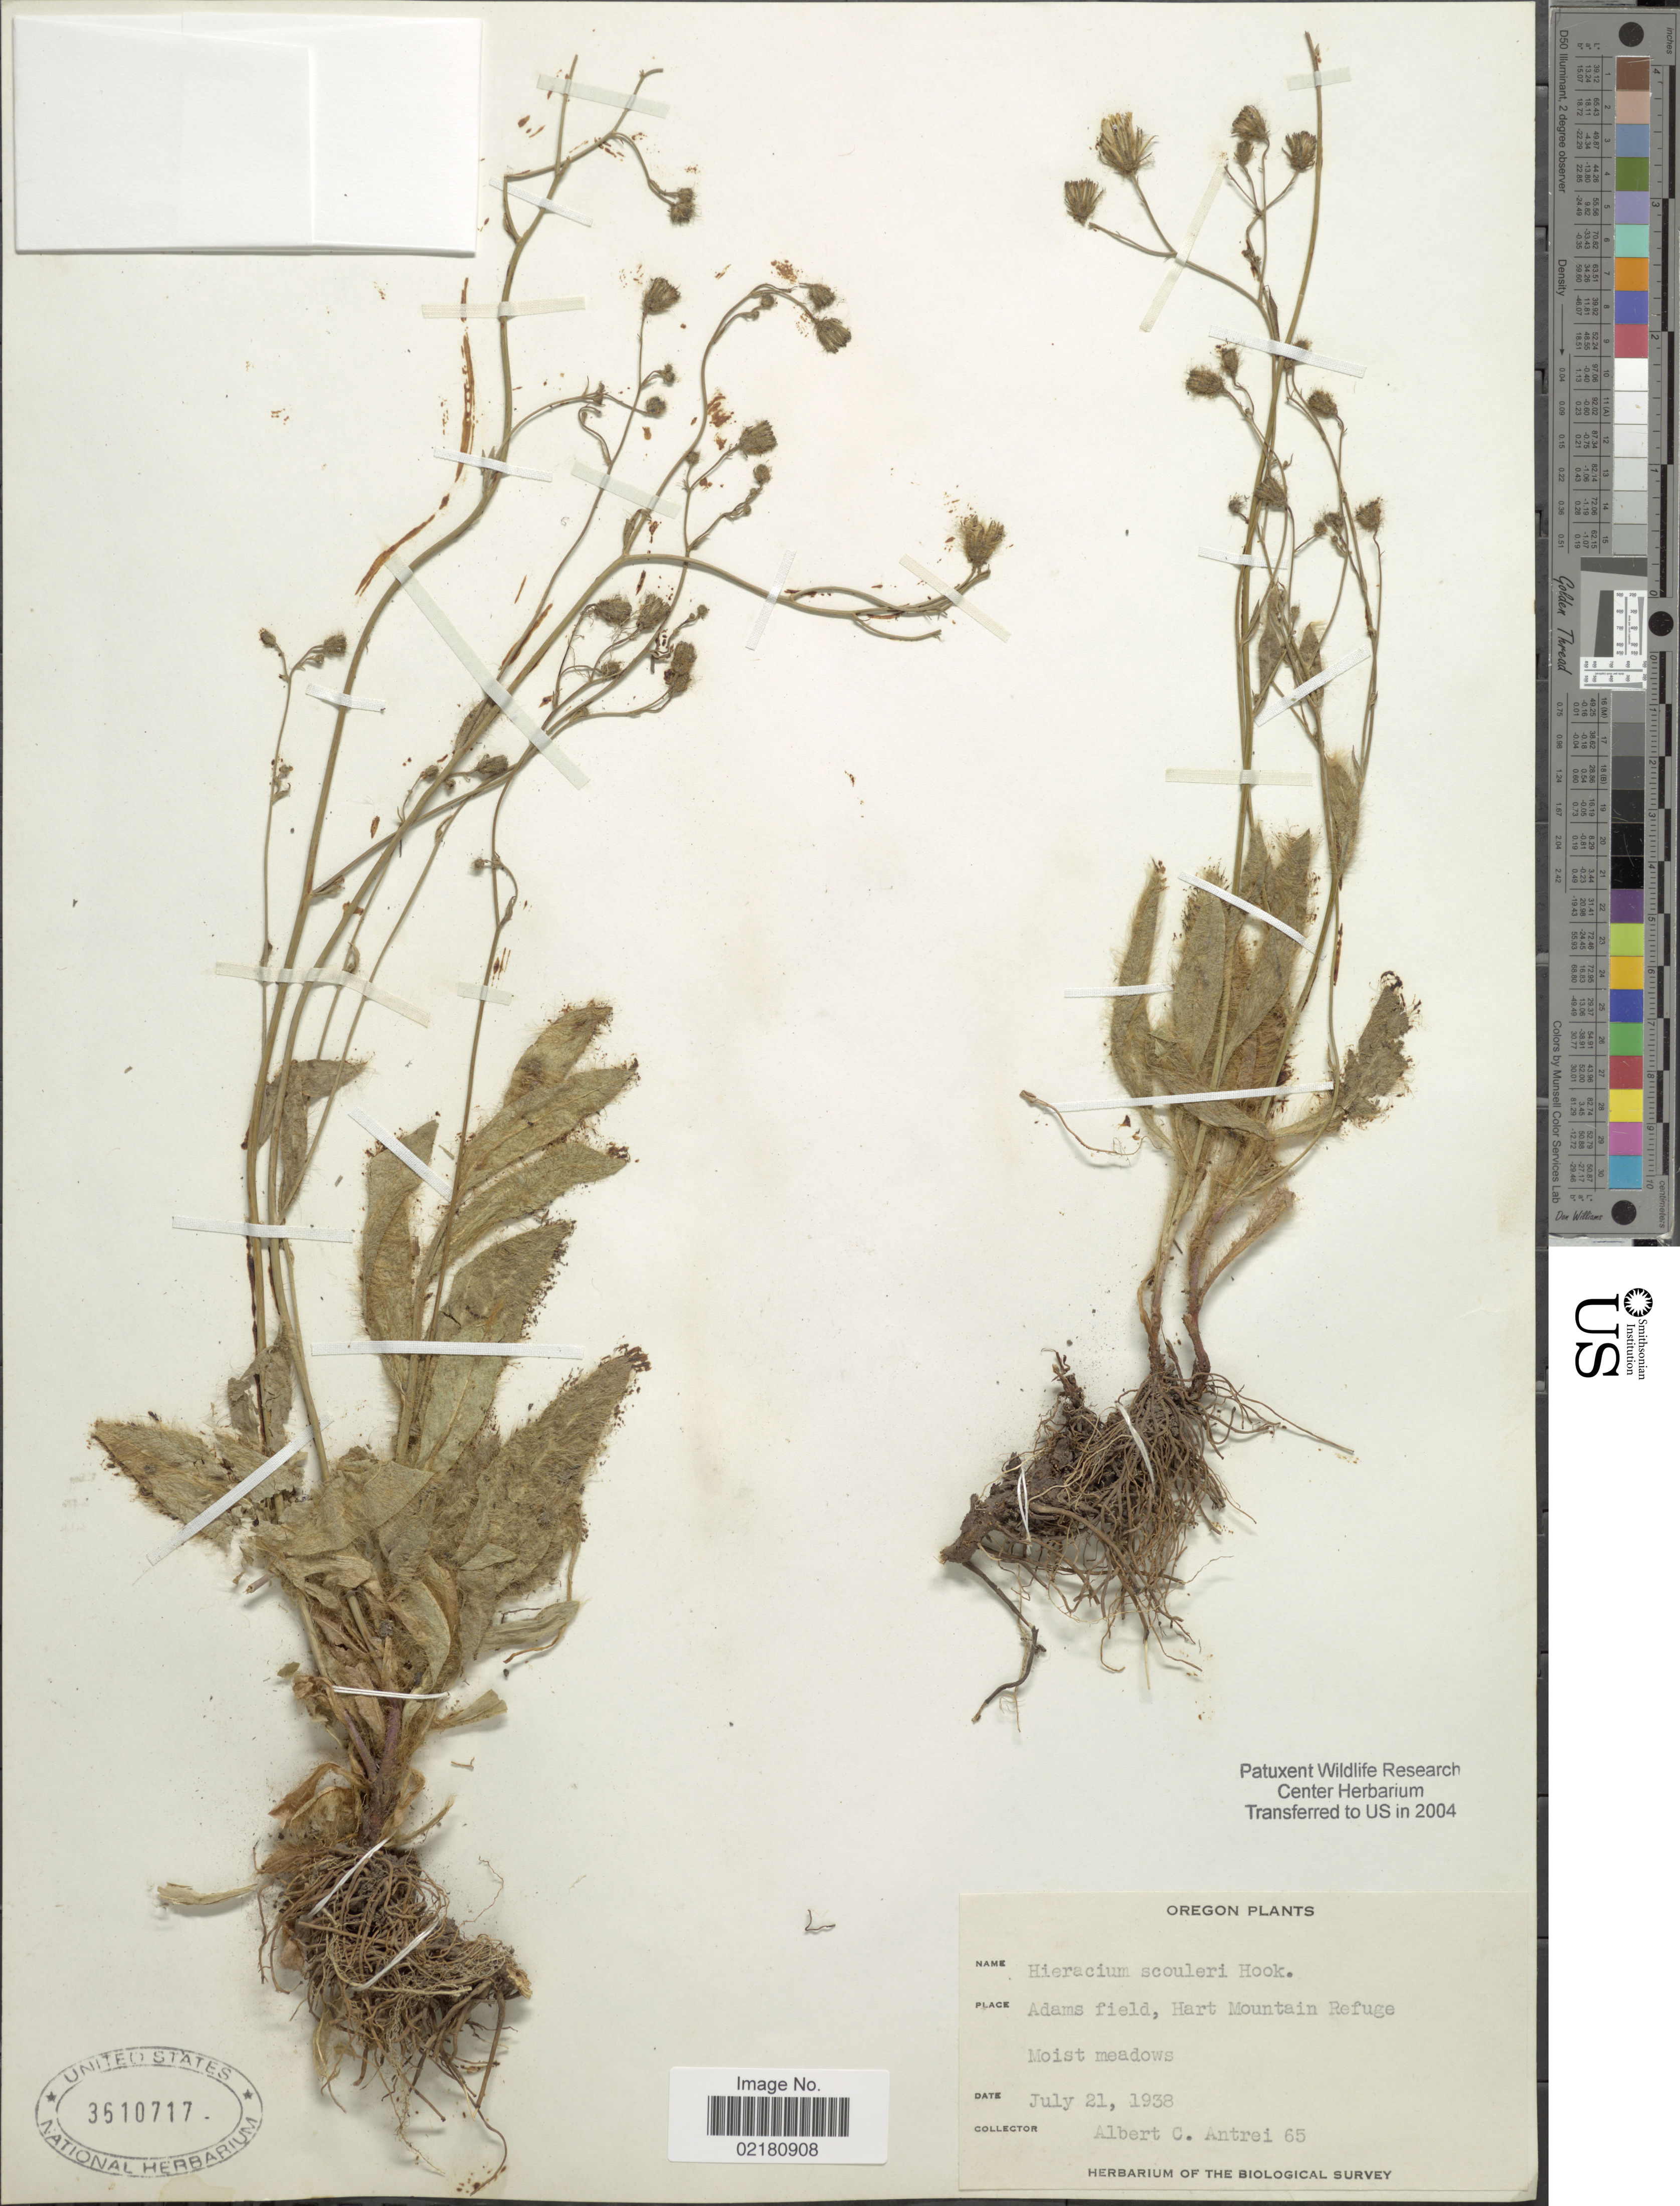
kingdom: Plantae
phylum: Tracheophyta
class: Magnoliopsida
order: Asterales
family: Asteraceae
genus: Pilosella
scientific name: Pilosella verruculata subsp. verruculata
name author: (Link) Soják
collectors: A. Antrei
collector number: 65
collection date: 1938-07-21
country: United States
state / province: Oregon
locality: Adams field, Hart Mountain Refuge. Moist meadows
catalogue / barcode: US 3510717